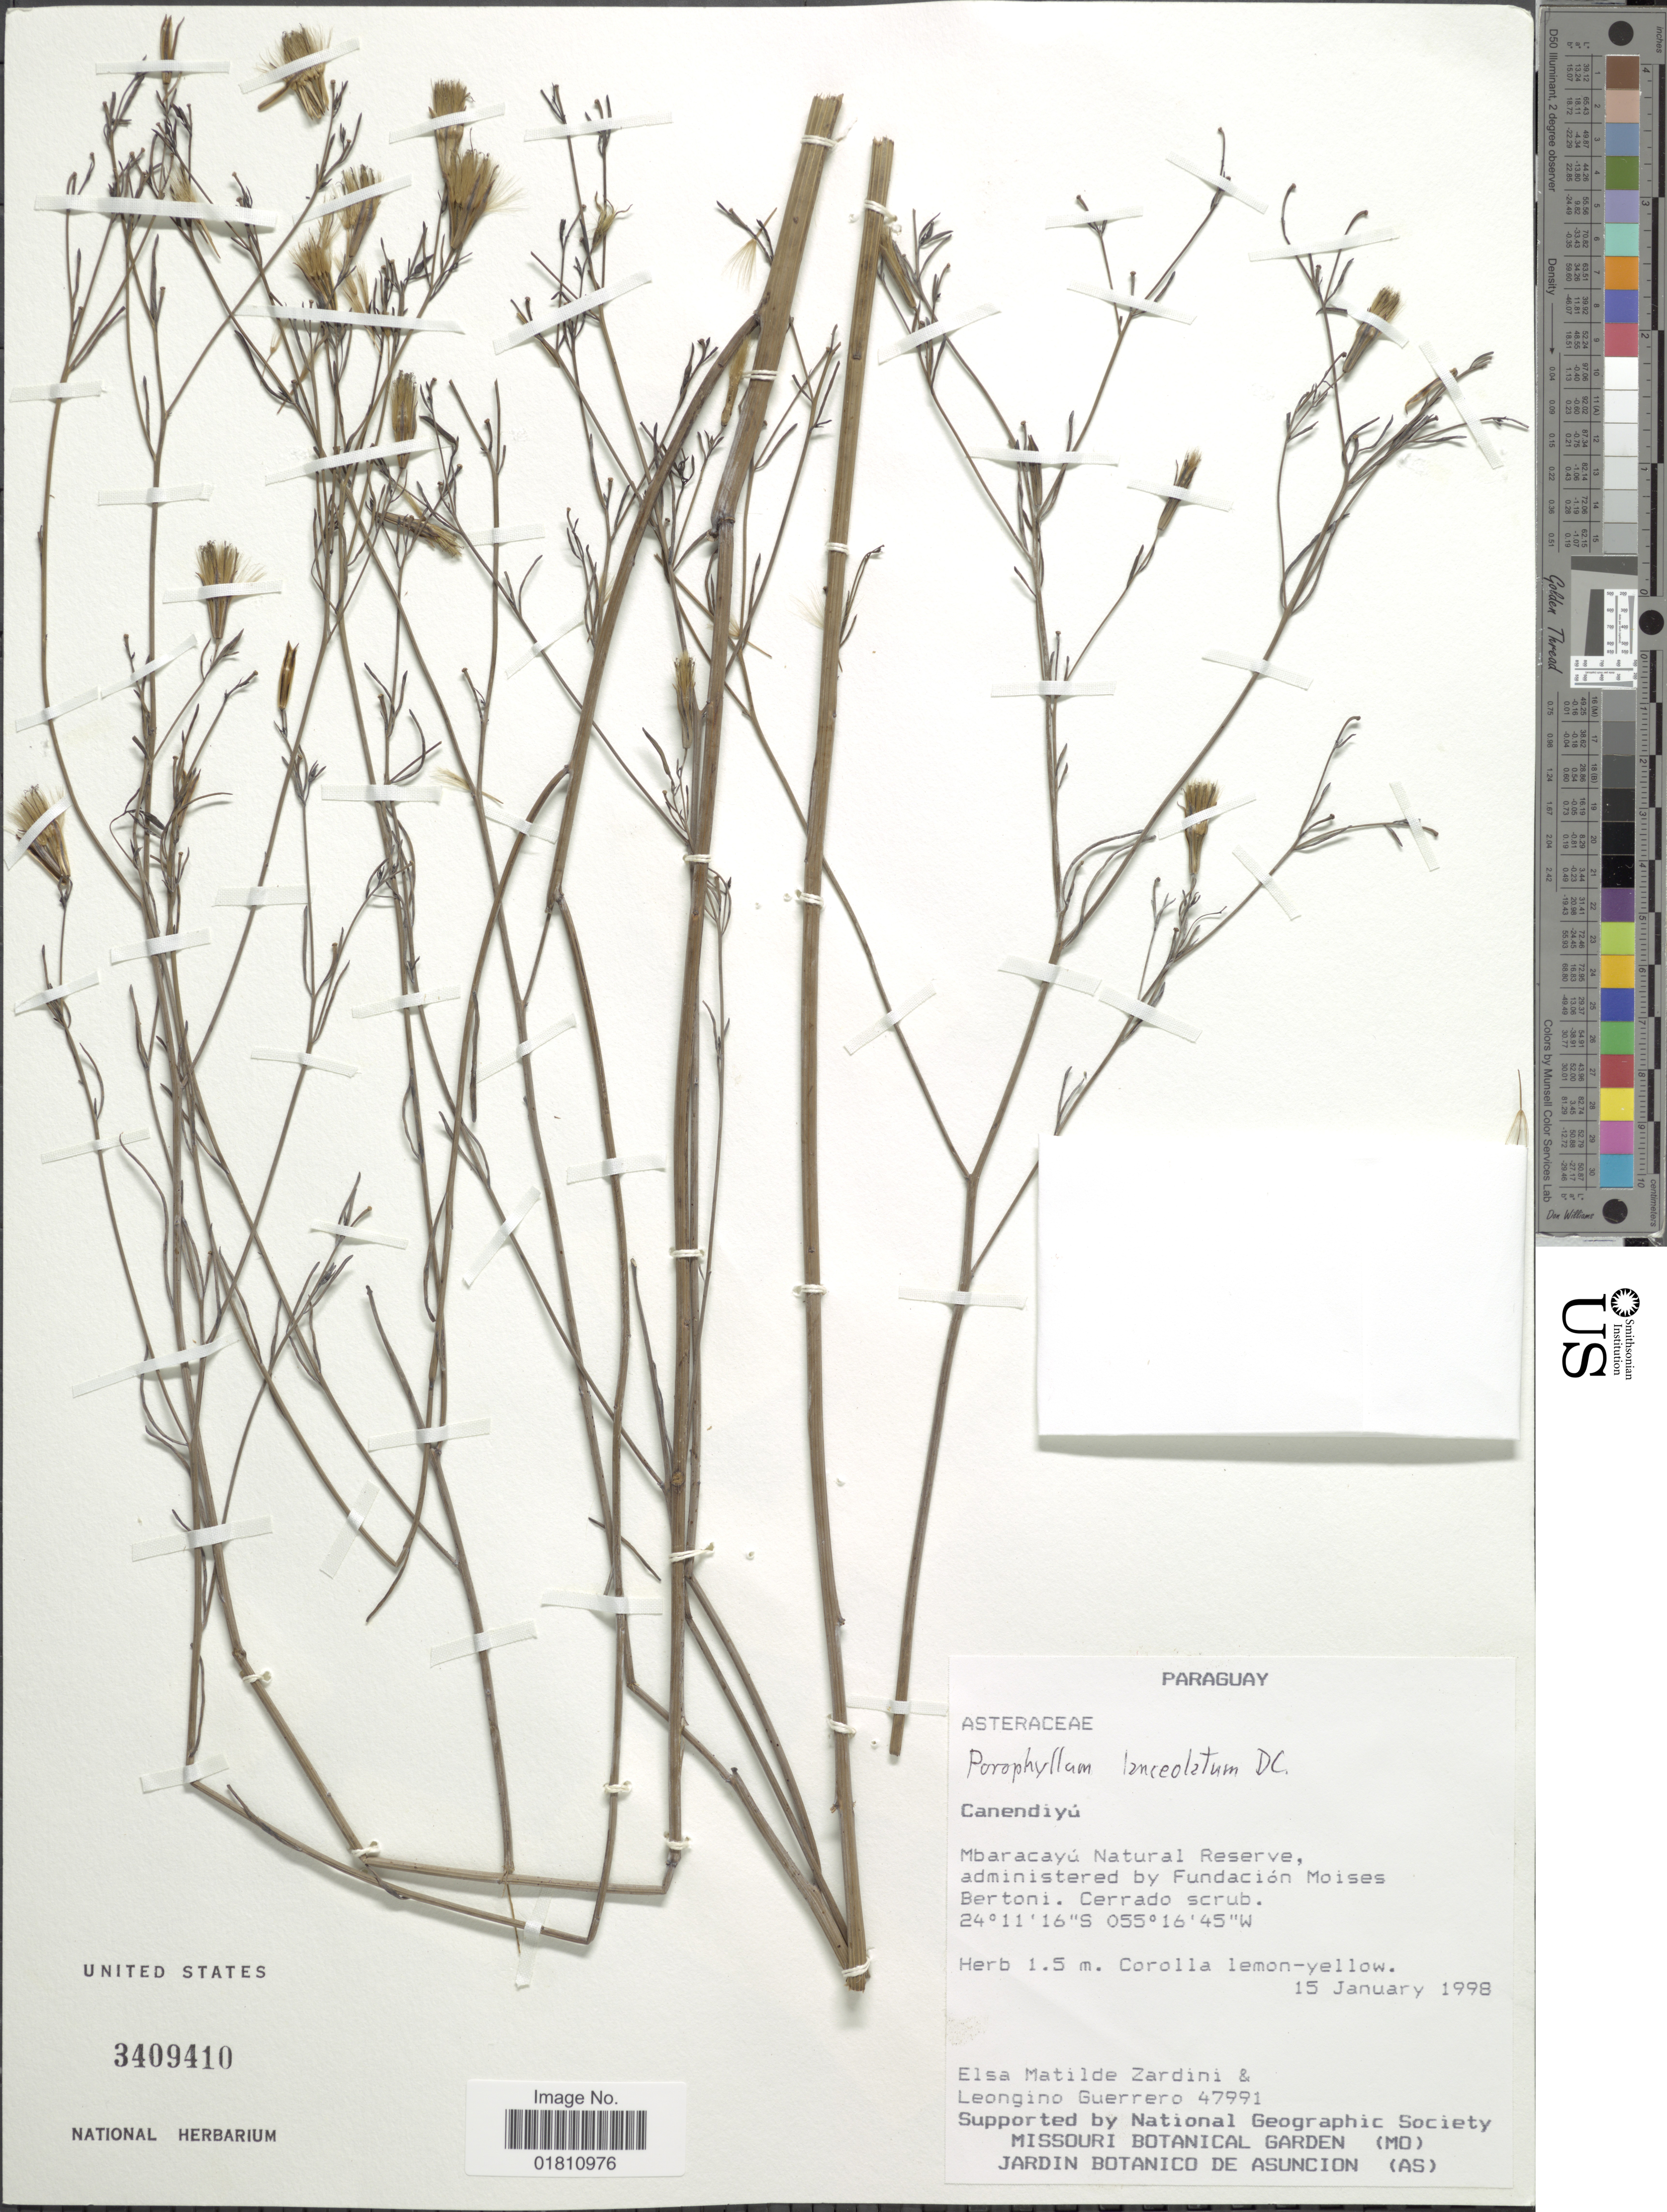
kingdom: Plantae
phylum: Tracheophyta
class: Magnoliopsida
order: Asterales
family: Asteraceae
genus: Porophyllum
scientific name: Porophyllum lanceolatum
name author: DC.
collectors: E. M. Zardini & L. Guerrero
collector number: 47991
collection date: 1998-01-15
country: Paraguay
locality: Canendiyú, Mbaracayú Natural Reserve, administrated by Fundación Moises Bertoni. Cerrado scrub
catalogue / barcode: US 3409410